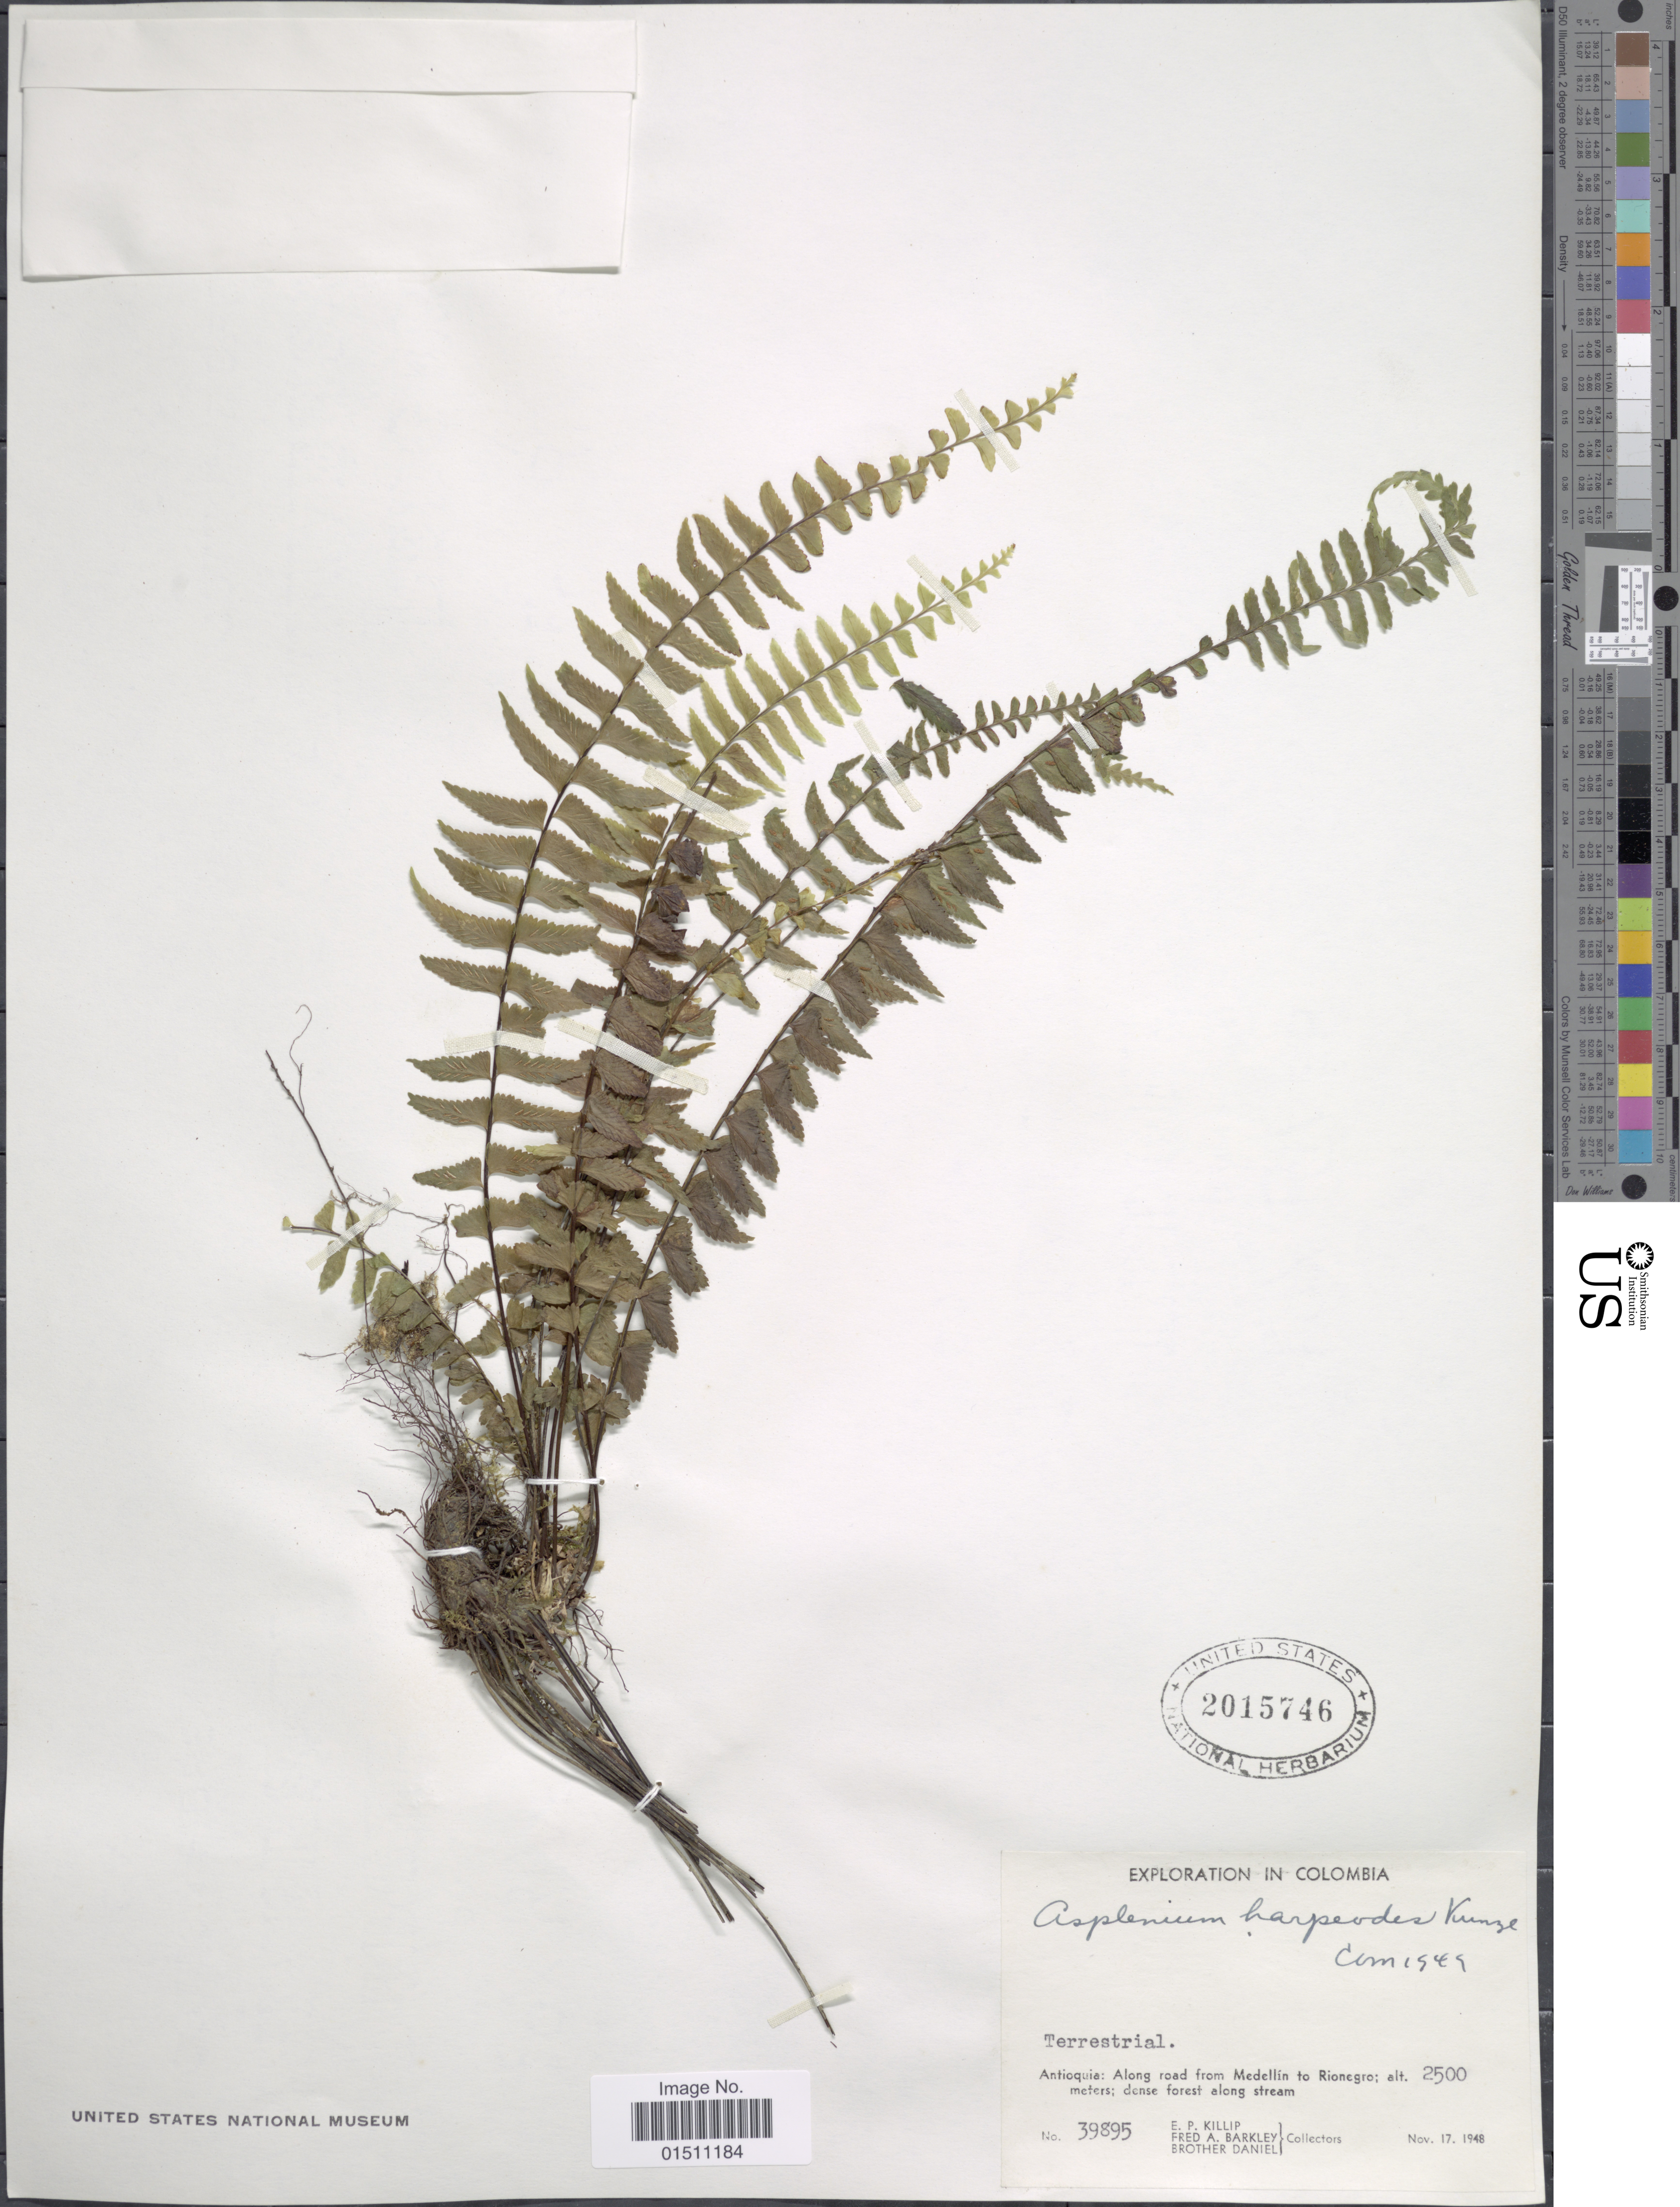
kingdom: Plantae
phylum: Tracheophyta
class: Polypodiopsida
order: Polypodiales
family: Aspleniaceae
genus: Asplenium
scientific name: Asplenium harpeodes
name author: Kunze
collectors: E. P. Killip, F. A. Barkley & Bro. Daniel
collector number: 39895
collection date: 1948-11-17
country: Colombia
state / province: Antioquia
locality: Colombia: along road from Medellin to Rionegro.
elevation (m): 2500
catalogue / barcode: US 2015746